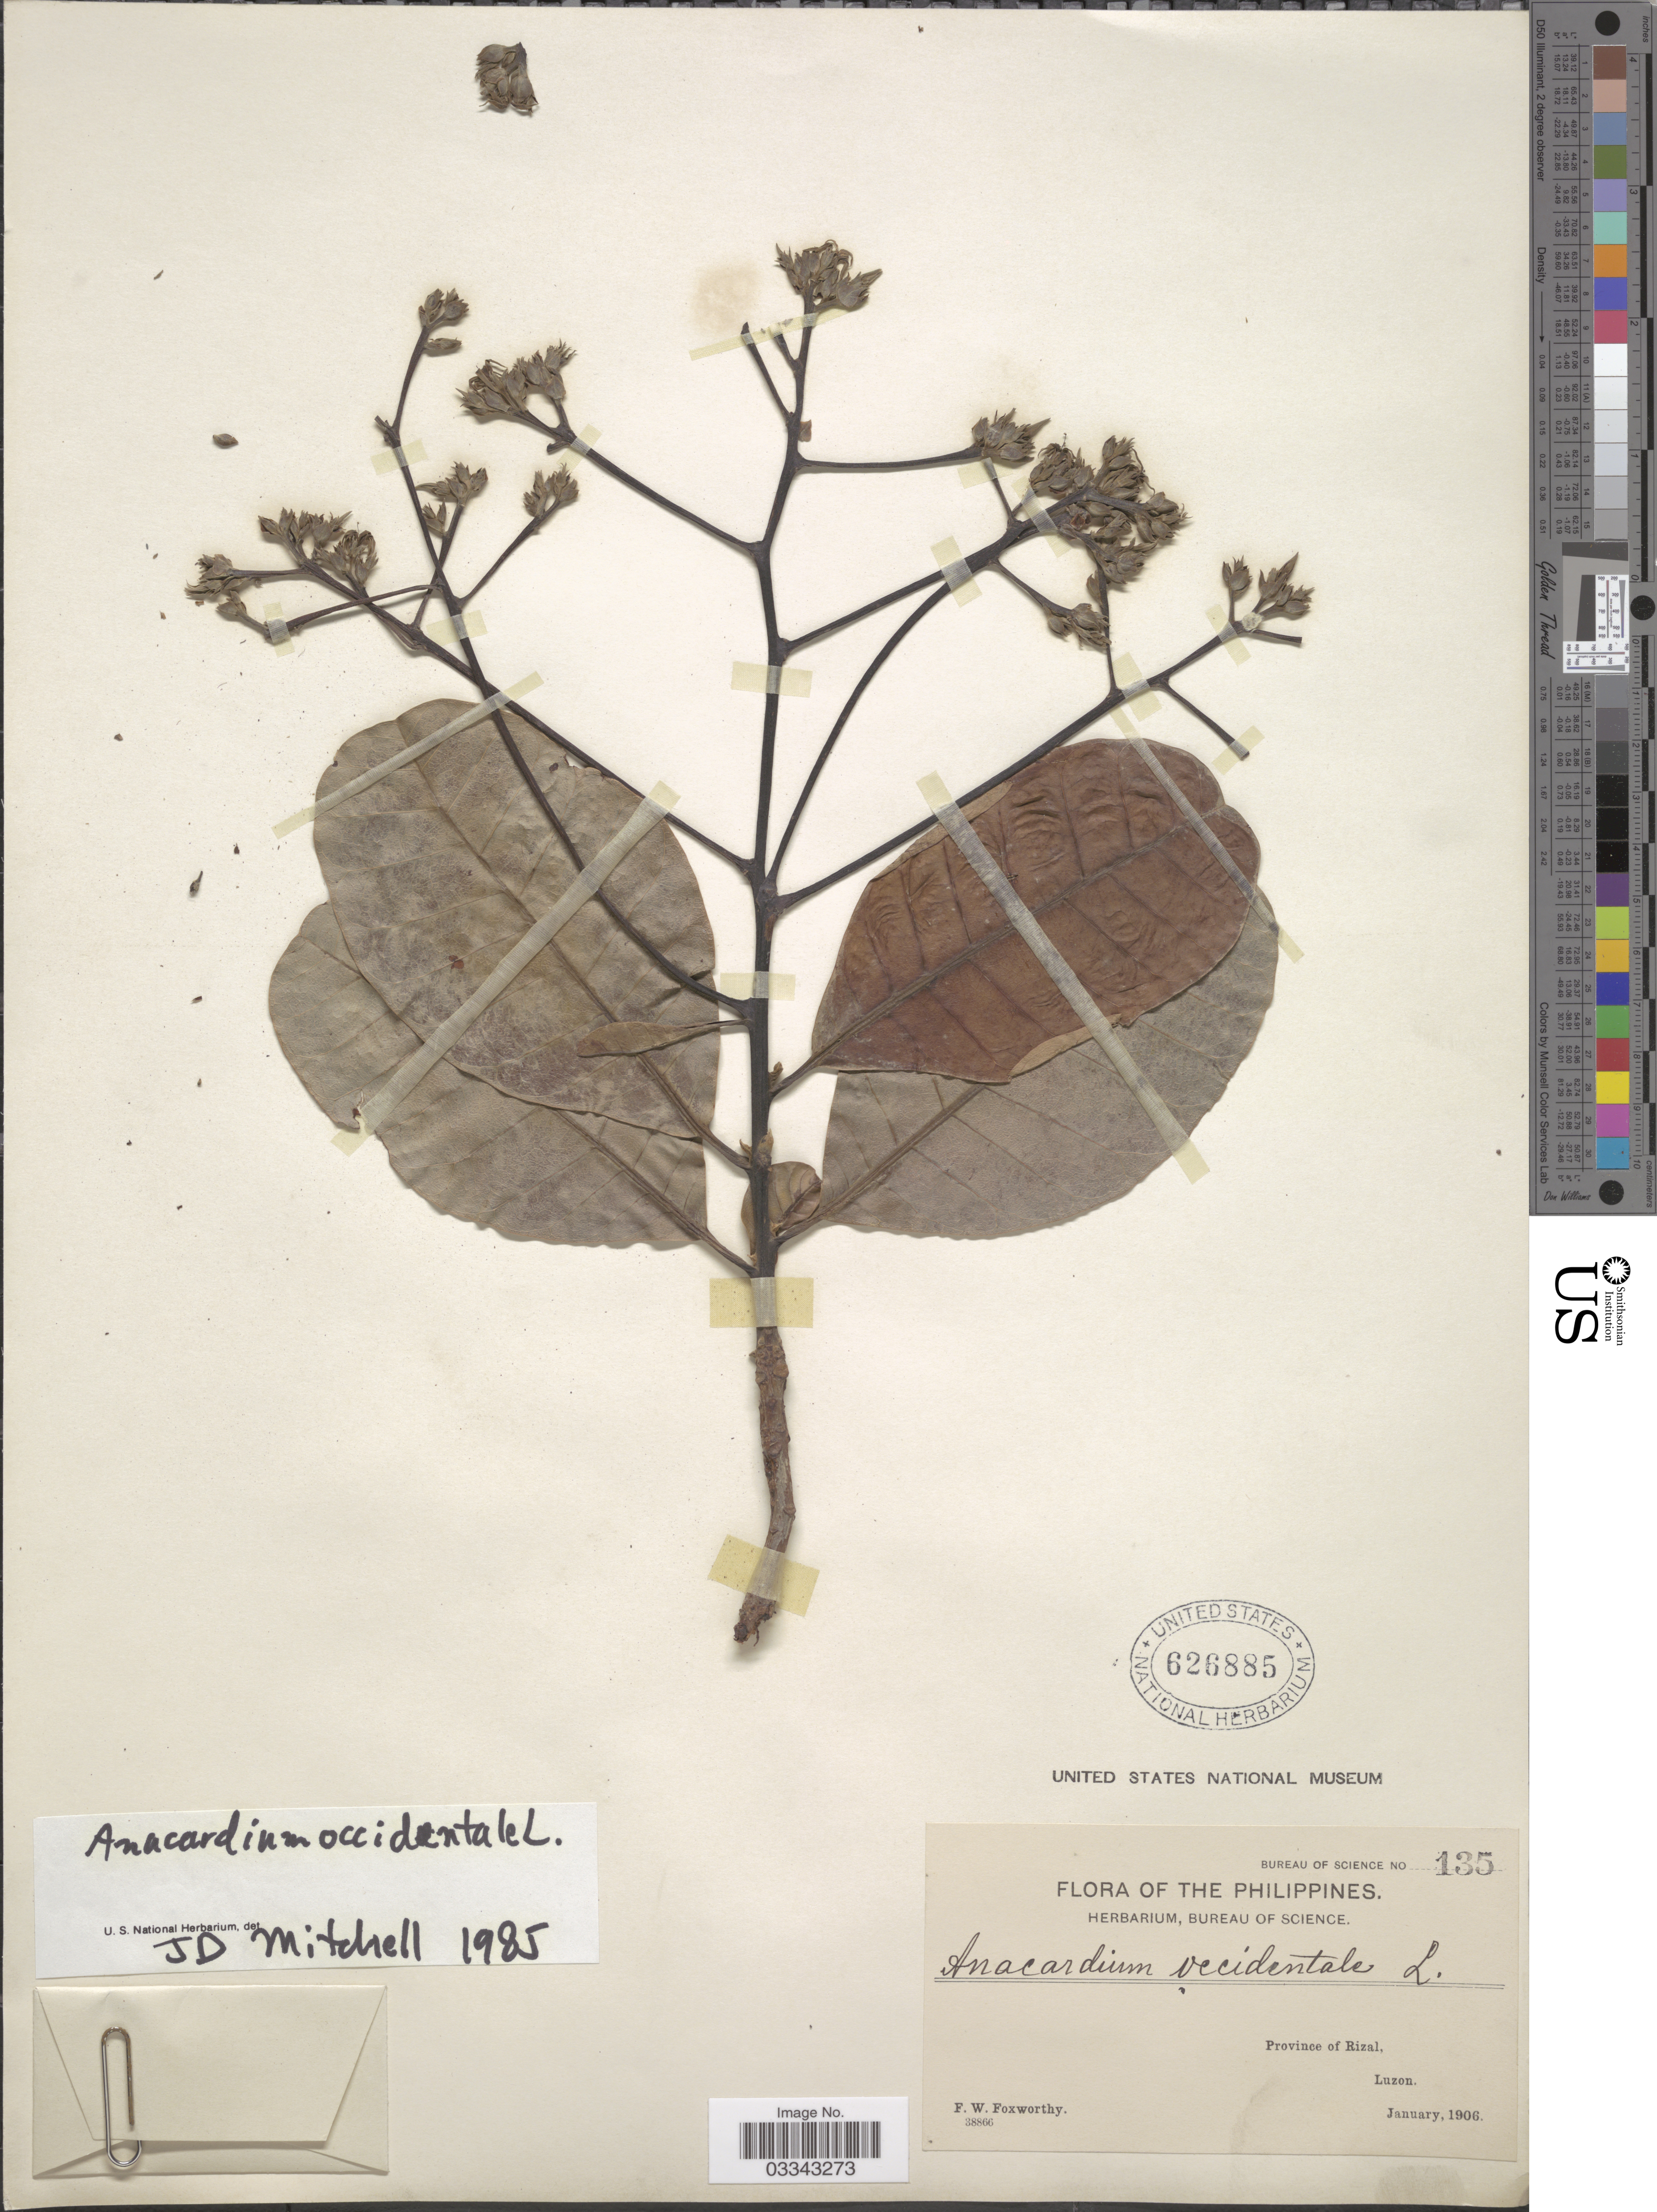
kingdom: Plantae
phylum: Tracheophyta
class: Magnoliopsida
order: Sapindales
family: Anacardiaceae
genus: Anacardium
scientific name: Anacardium occidentale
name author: L.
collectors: F. W. Foxworthy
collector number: Bureau of Science 135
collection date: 1906-01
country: Philippines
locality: Province of Rizal, Luzon.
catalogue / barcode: US 626885